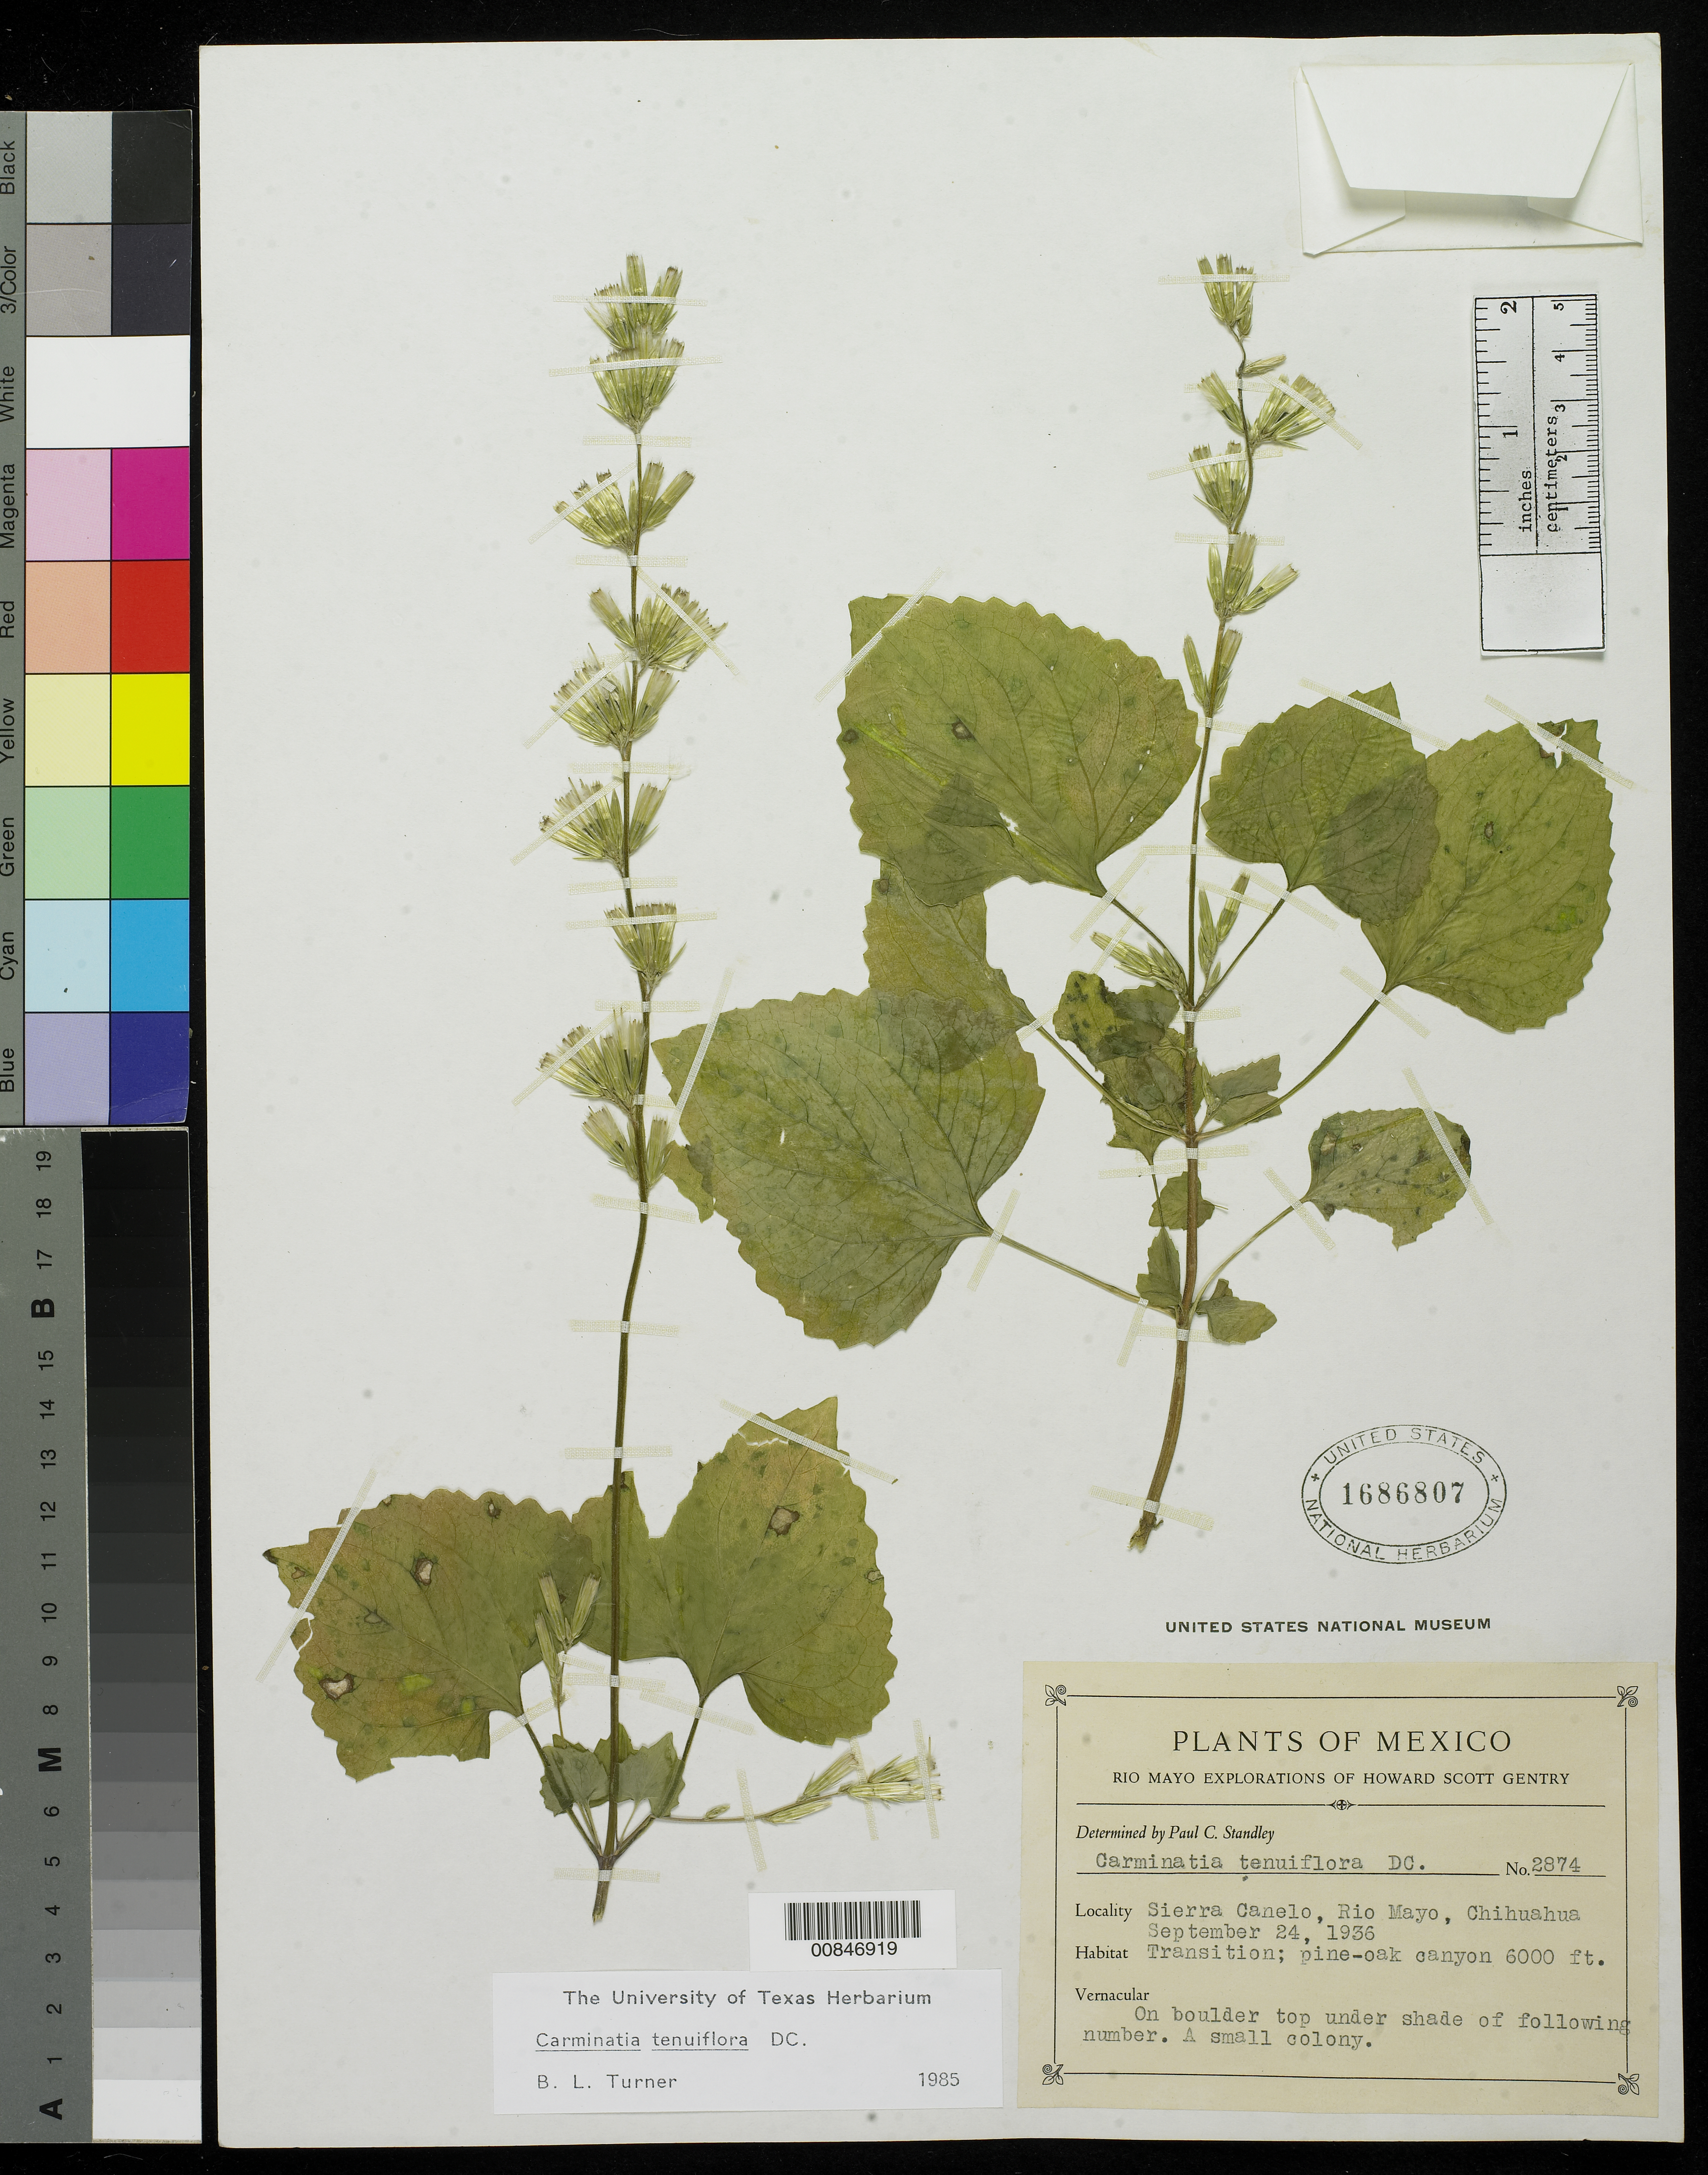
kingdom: Plantae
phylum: Tracheophyta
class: Magnoliopsida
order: Asterales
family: Asteraceae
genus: Carminatia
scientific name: Carminatia tenuiflora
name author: DC.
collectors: H. S. Gentry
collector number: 2874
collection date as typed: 24 Sep 1936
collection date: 1936-09-24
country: Mexico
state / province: Chihuahua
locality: Sierra canelo, Río Mayo, Chihuahua.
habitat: Transition; pine-oak canyon. On boulder top under shade of following number.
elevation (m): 1829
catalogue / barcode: US 1686807